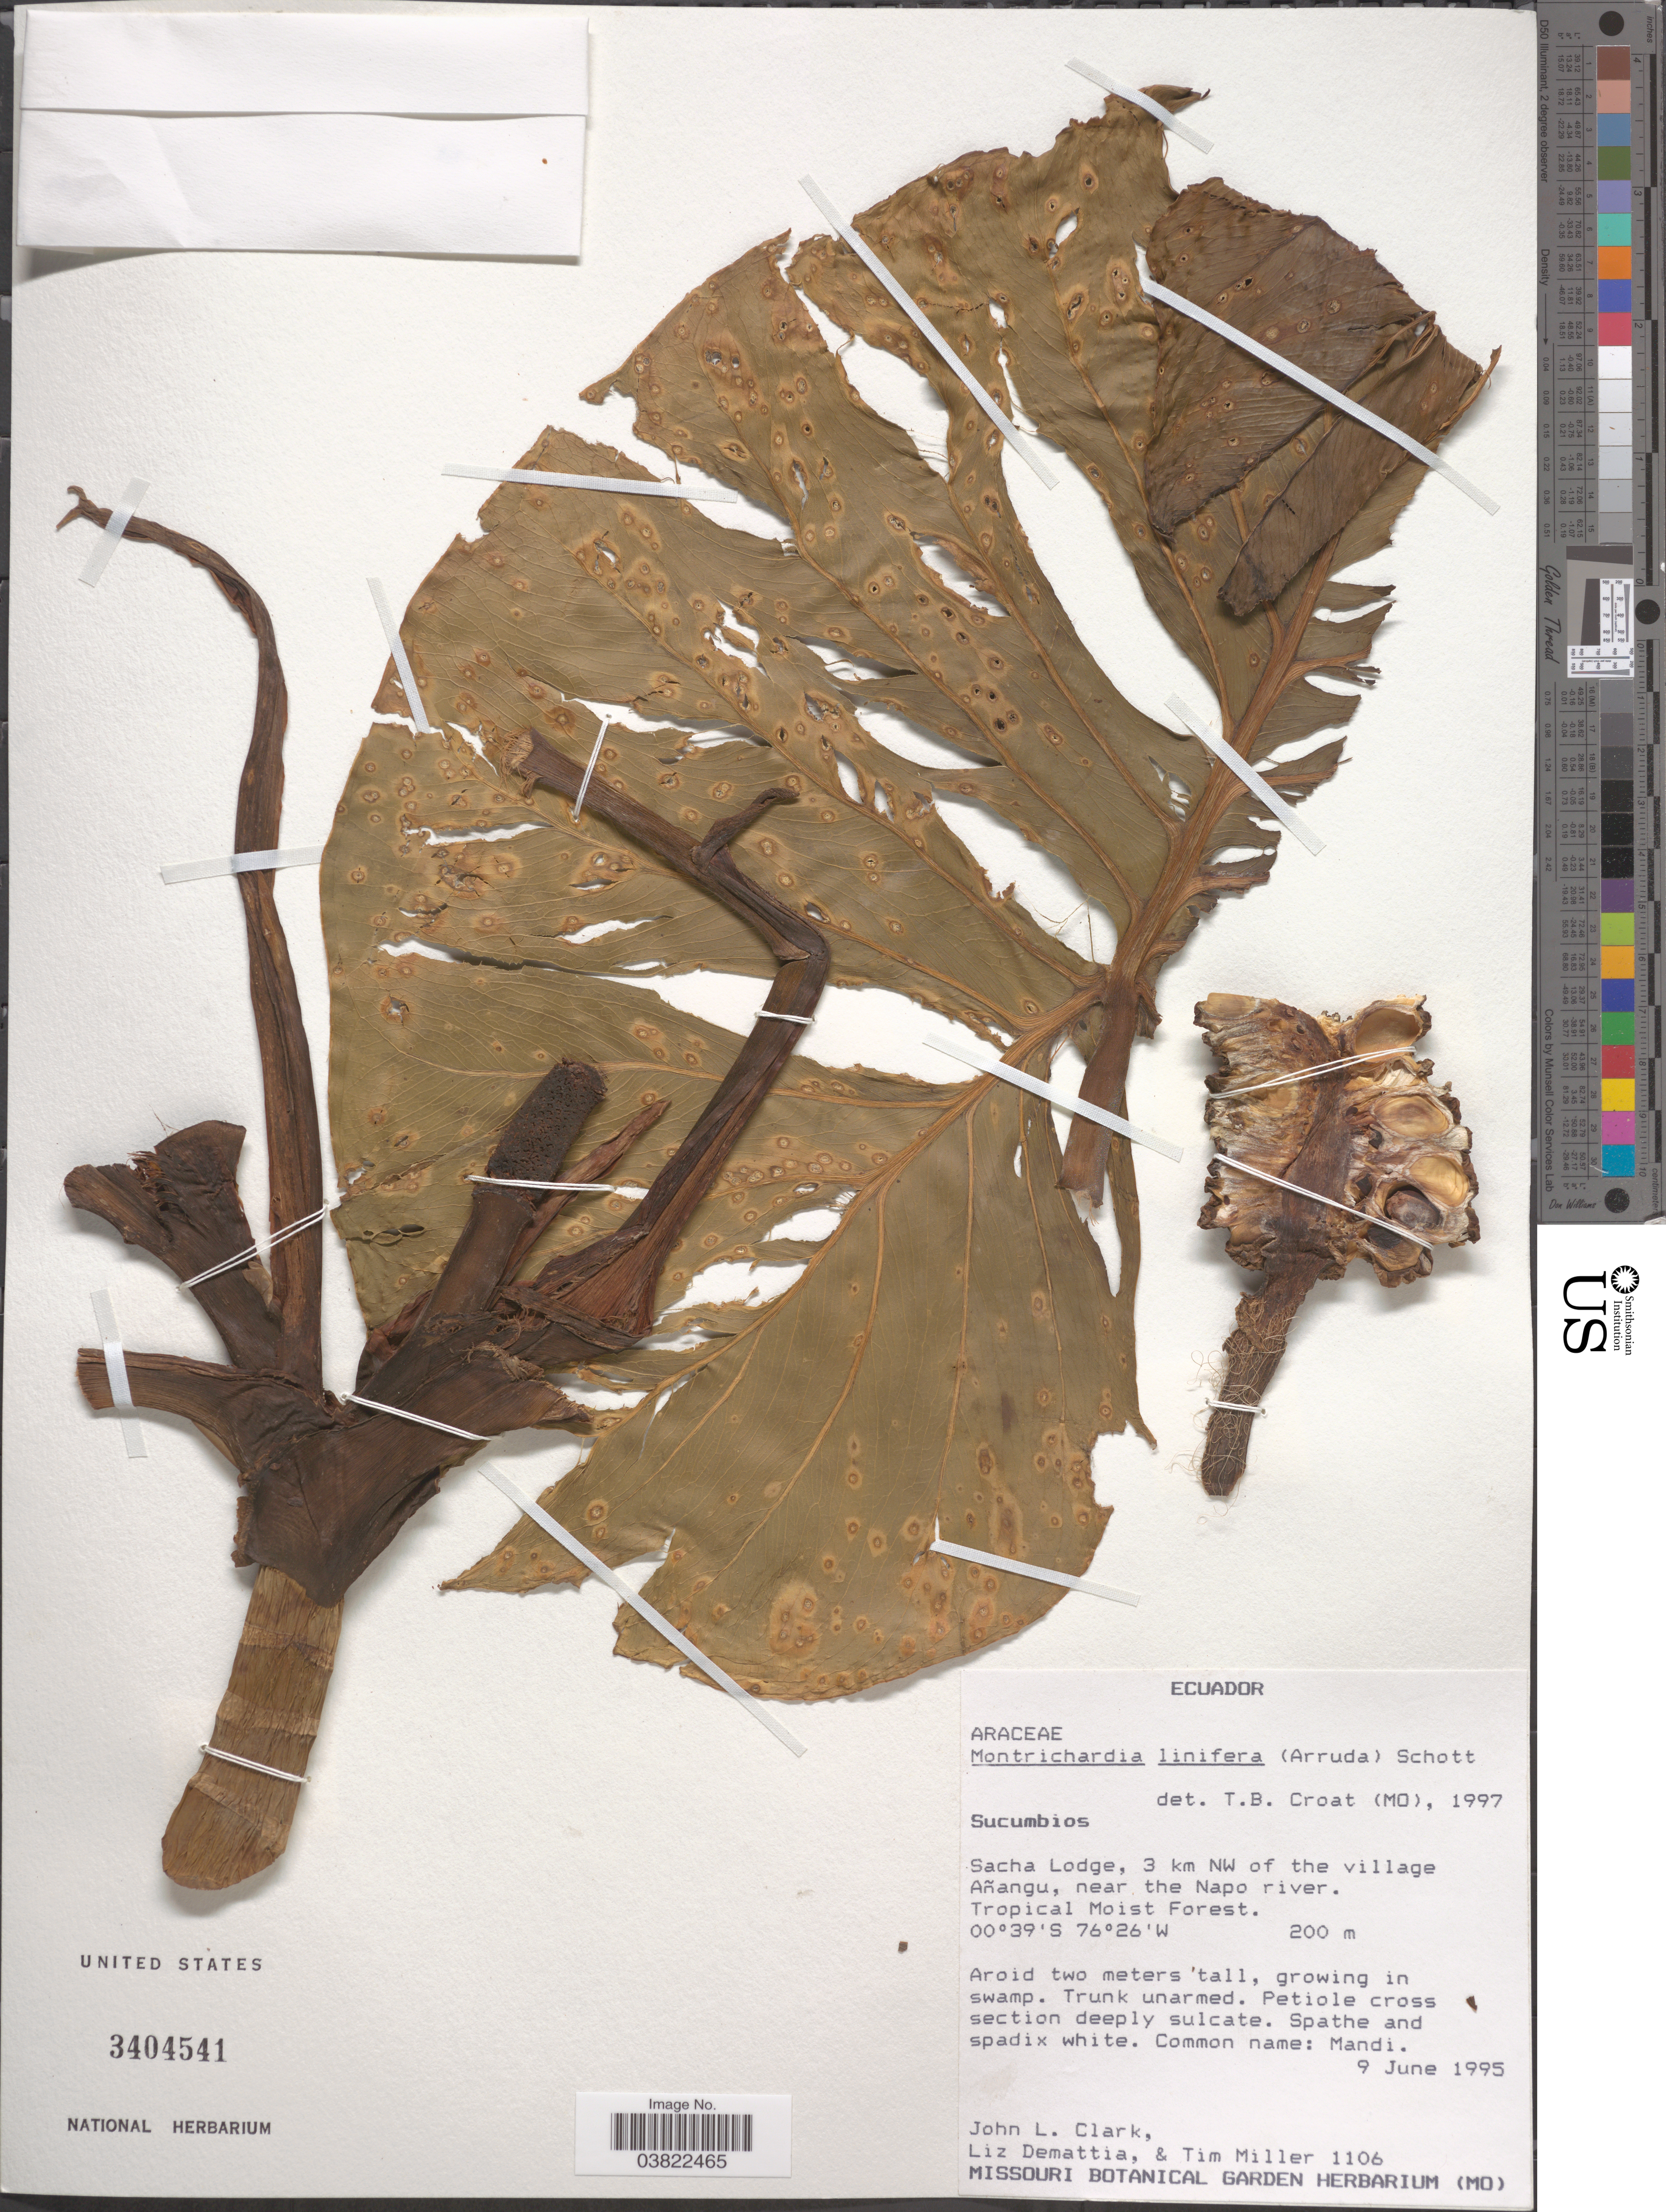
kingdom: Plantae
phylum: Tracheophyta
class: Liliopsida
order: Alismatales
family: Araceae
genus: Montrichardia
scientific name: Montrichardia linifera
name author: (Arruda) Schott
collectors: J. L. Clark, L. Demattia & T. Miller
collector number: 1106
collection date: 1995-06-09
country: Ecuador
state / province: Sucumbíos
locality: Sacha Lodge, 3 km NW of the village Añangu, near the Napo river. Tropical Moist Forest.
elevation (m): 200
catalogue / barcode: US 3404541